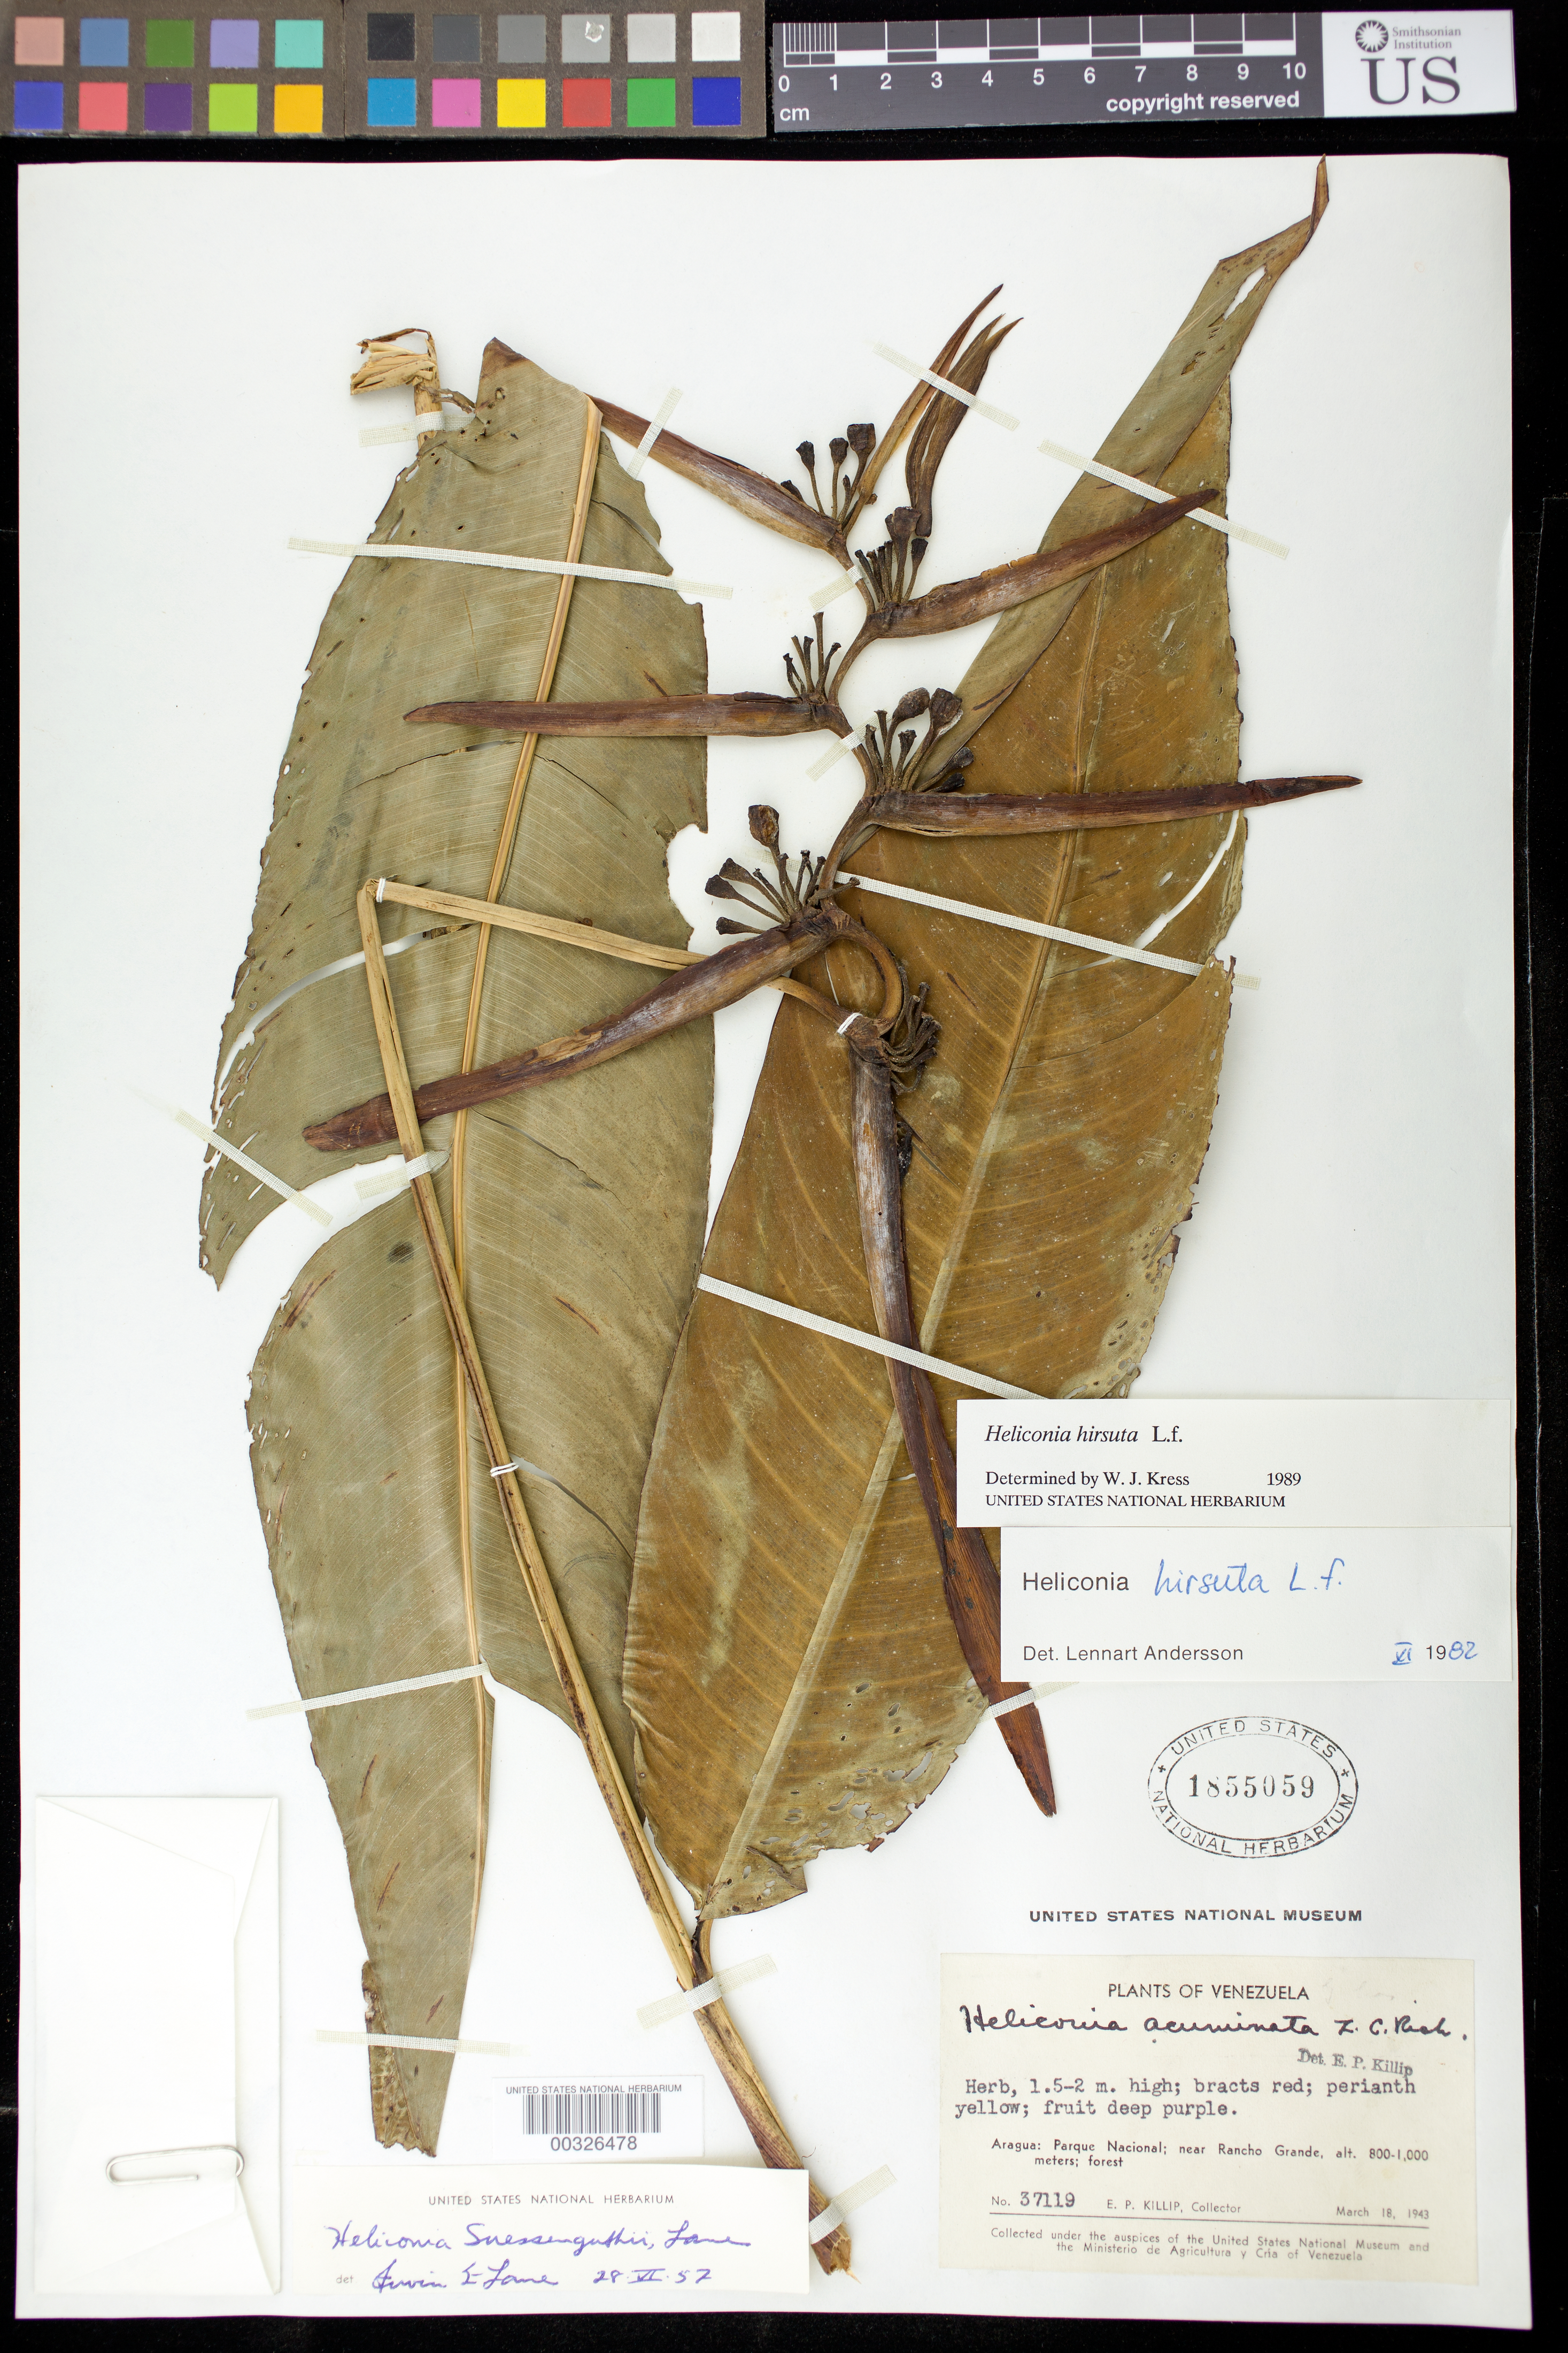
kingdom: Plantae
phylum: Tracheophyta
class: Liliopsida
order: Zingiberales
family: Heliconiaceae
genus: Heliconia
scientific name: Heliconia hirsuta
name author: L. f.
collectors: E. P. Killip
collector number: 37119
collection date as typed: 18 Mar 1943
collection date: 1943-03-18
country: Venezuela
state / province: Aragua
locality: Parque nacional, near rancho grande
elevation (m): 800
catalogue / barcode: US 1855059